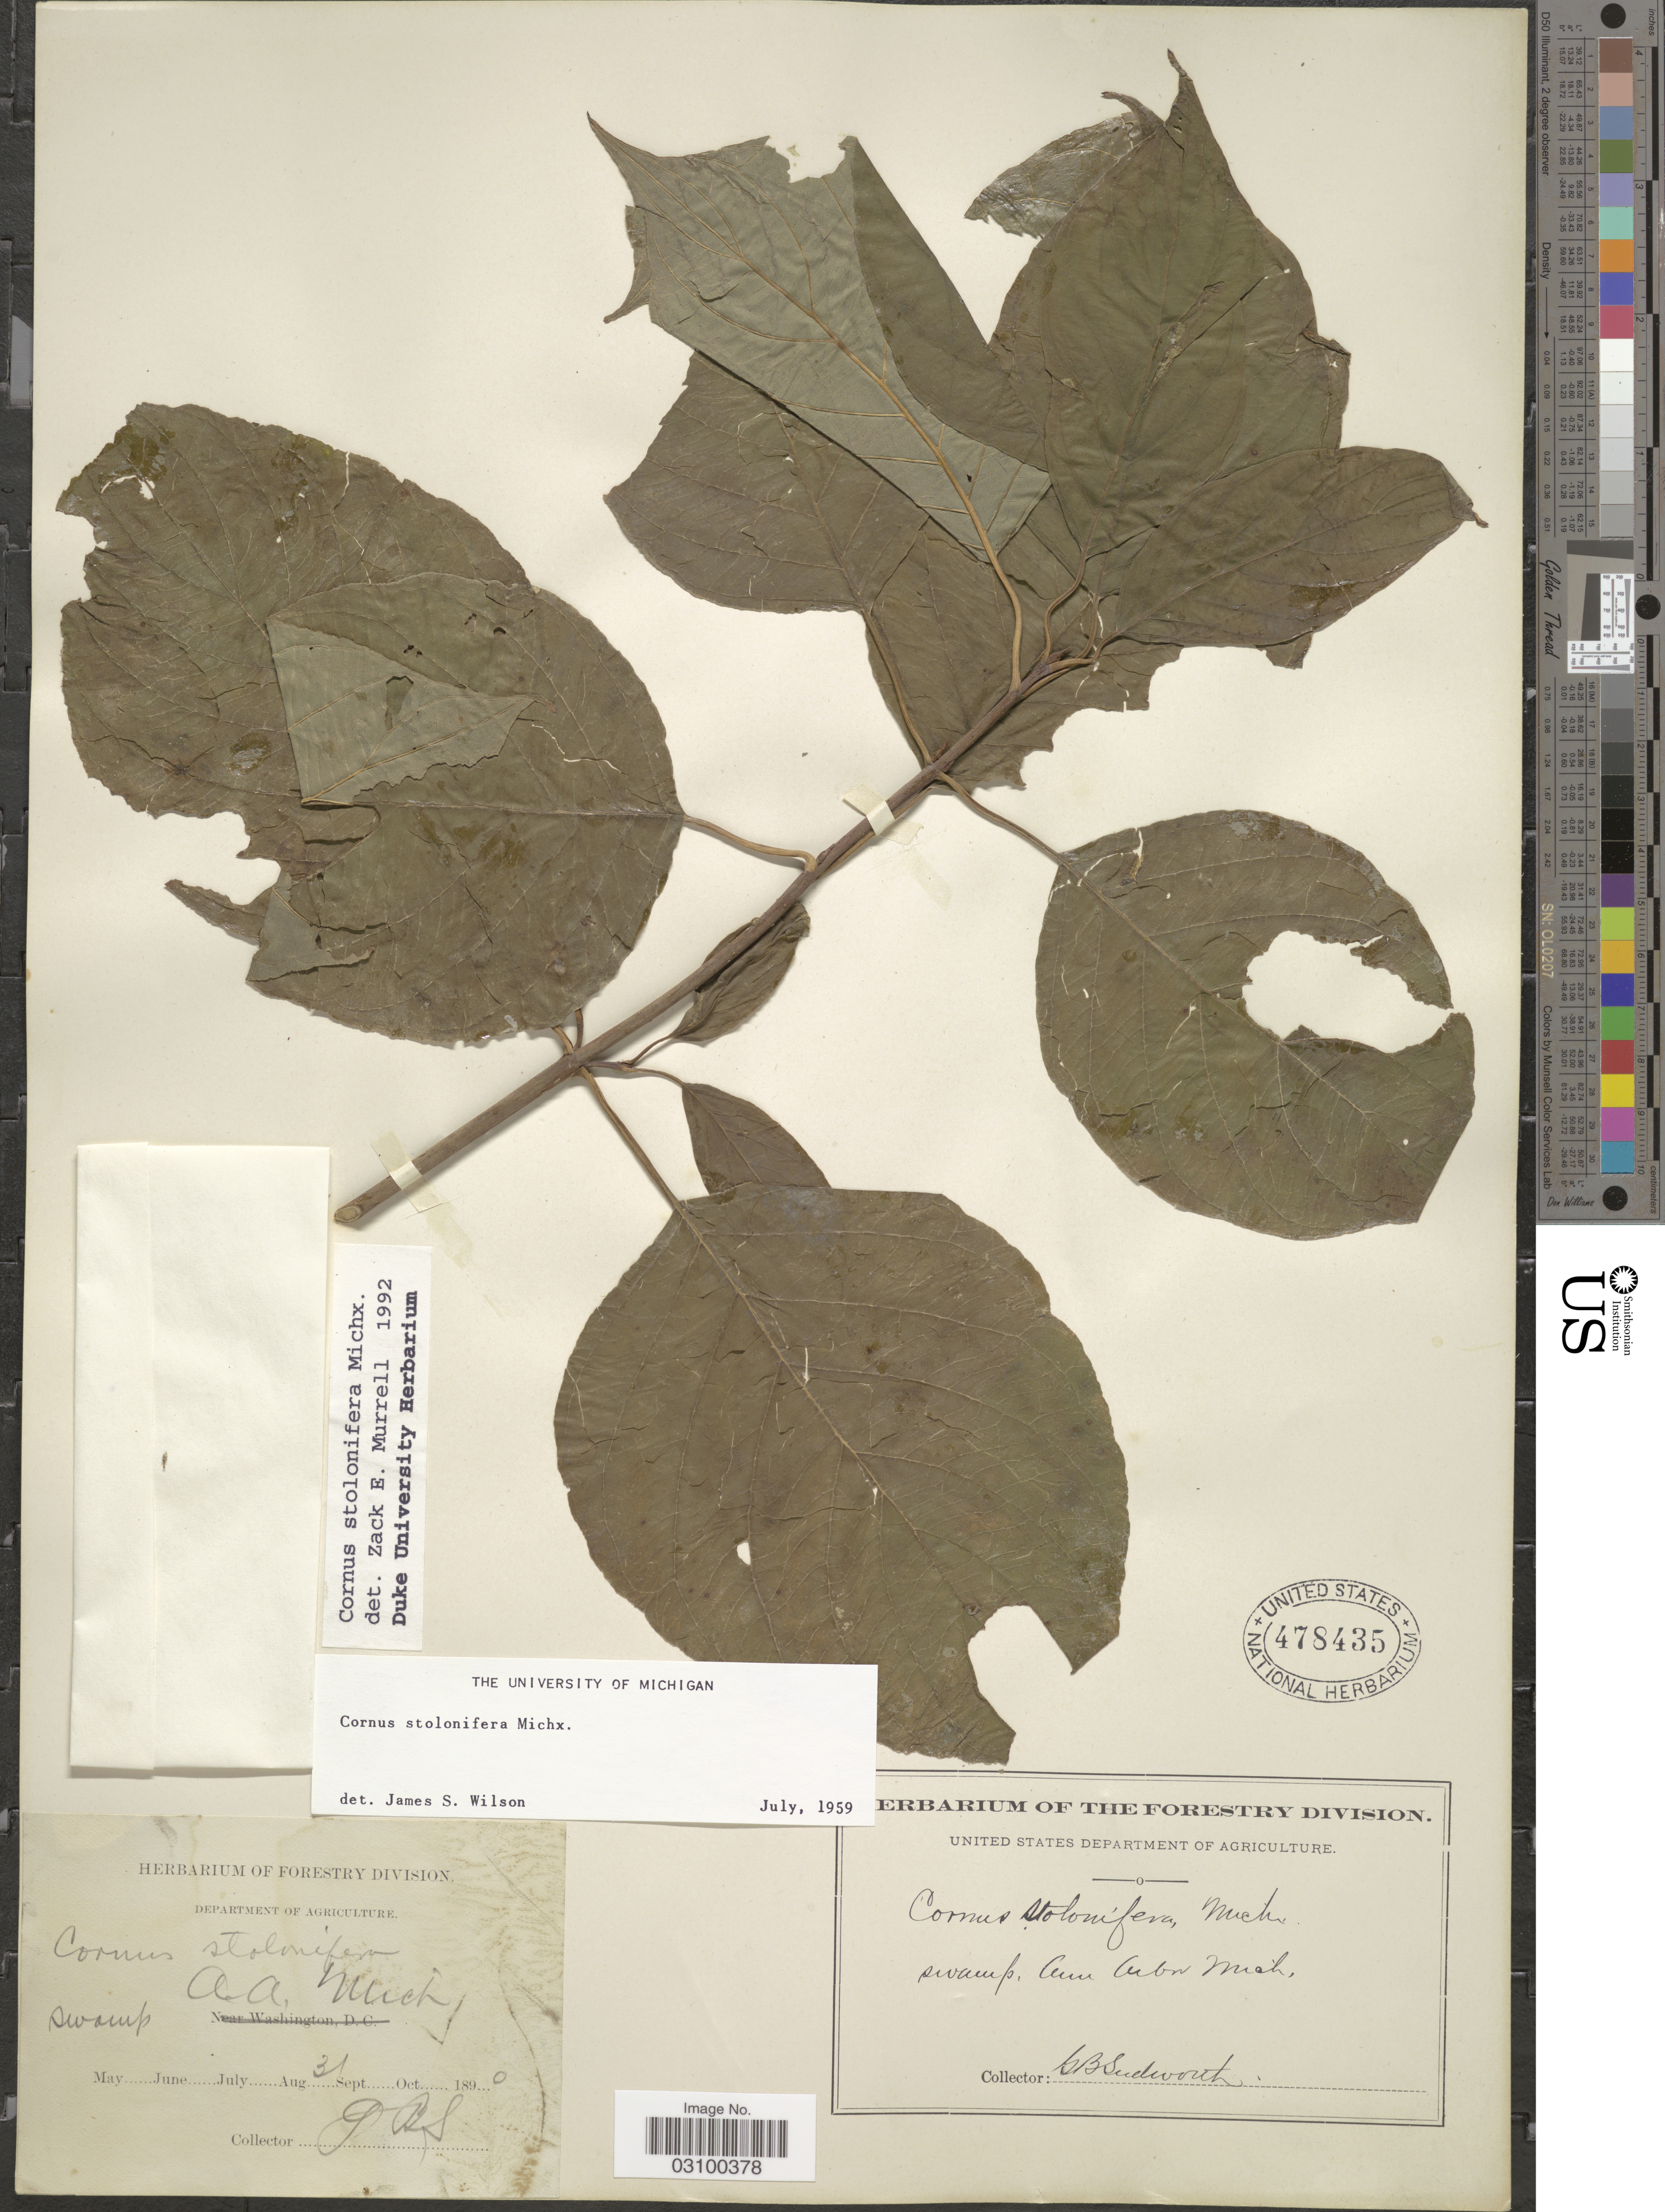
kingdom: Plantae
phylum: Tracheophyta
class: Magnoliopsida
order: Cornales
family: Cornaceae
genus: Cornus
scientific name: Cornus sericea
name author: L.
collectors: G. B. Sudworth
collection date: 1890-08-31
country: United States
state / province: Michigan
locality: Ann Arbor.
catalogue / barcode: US 478435